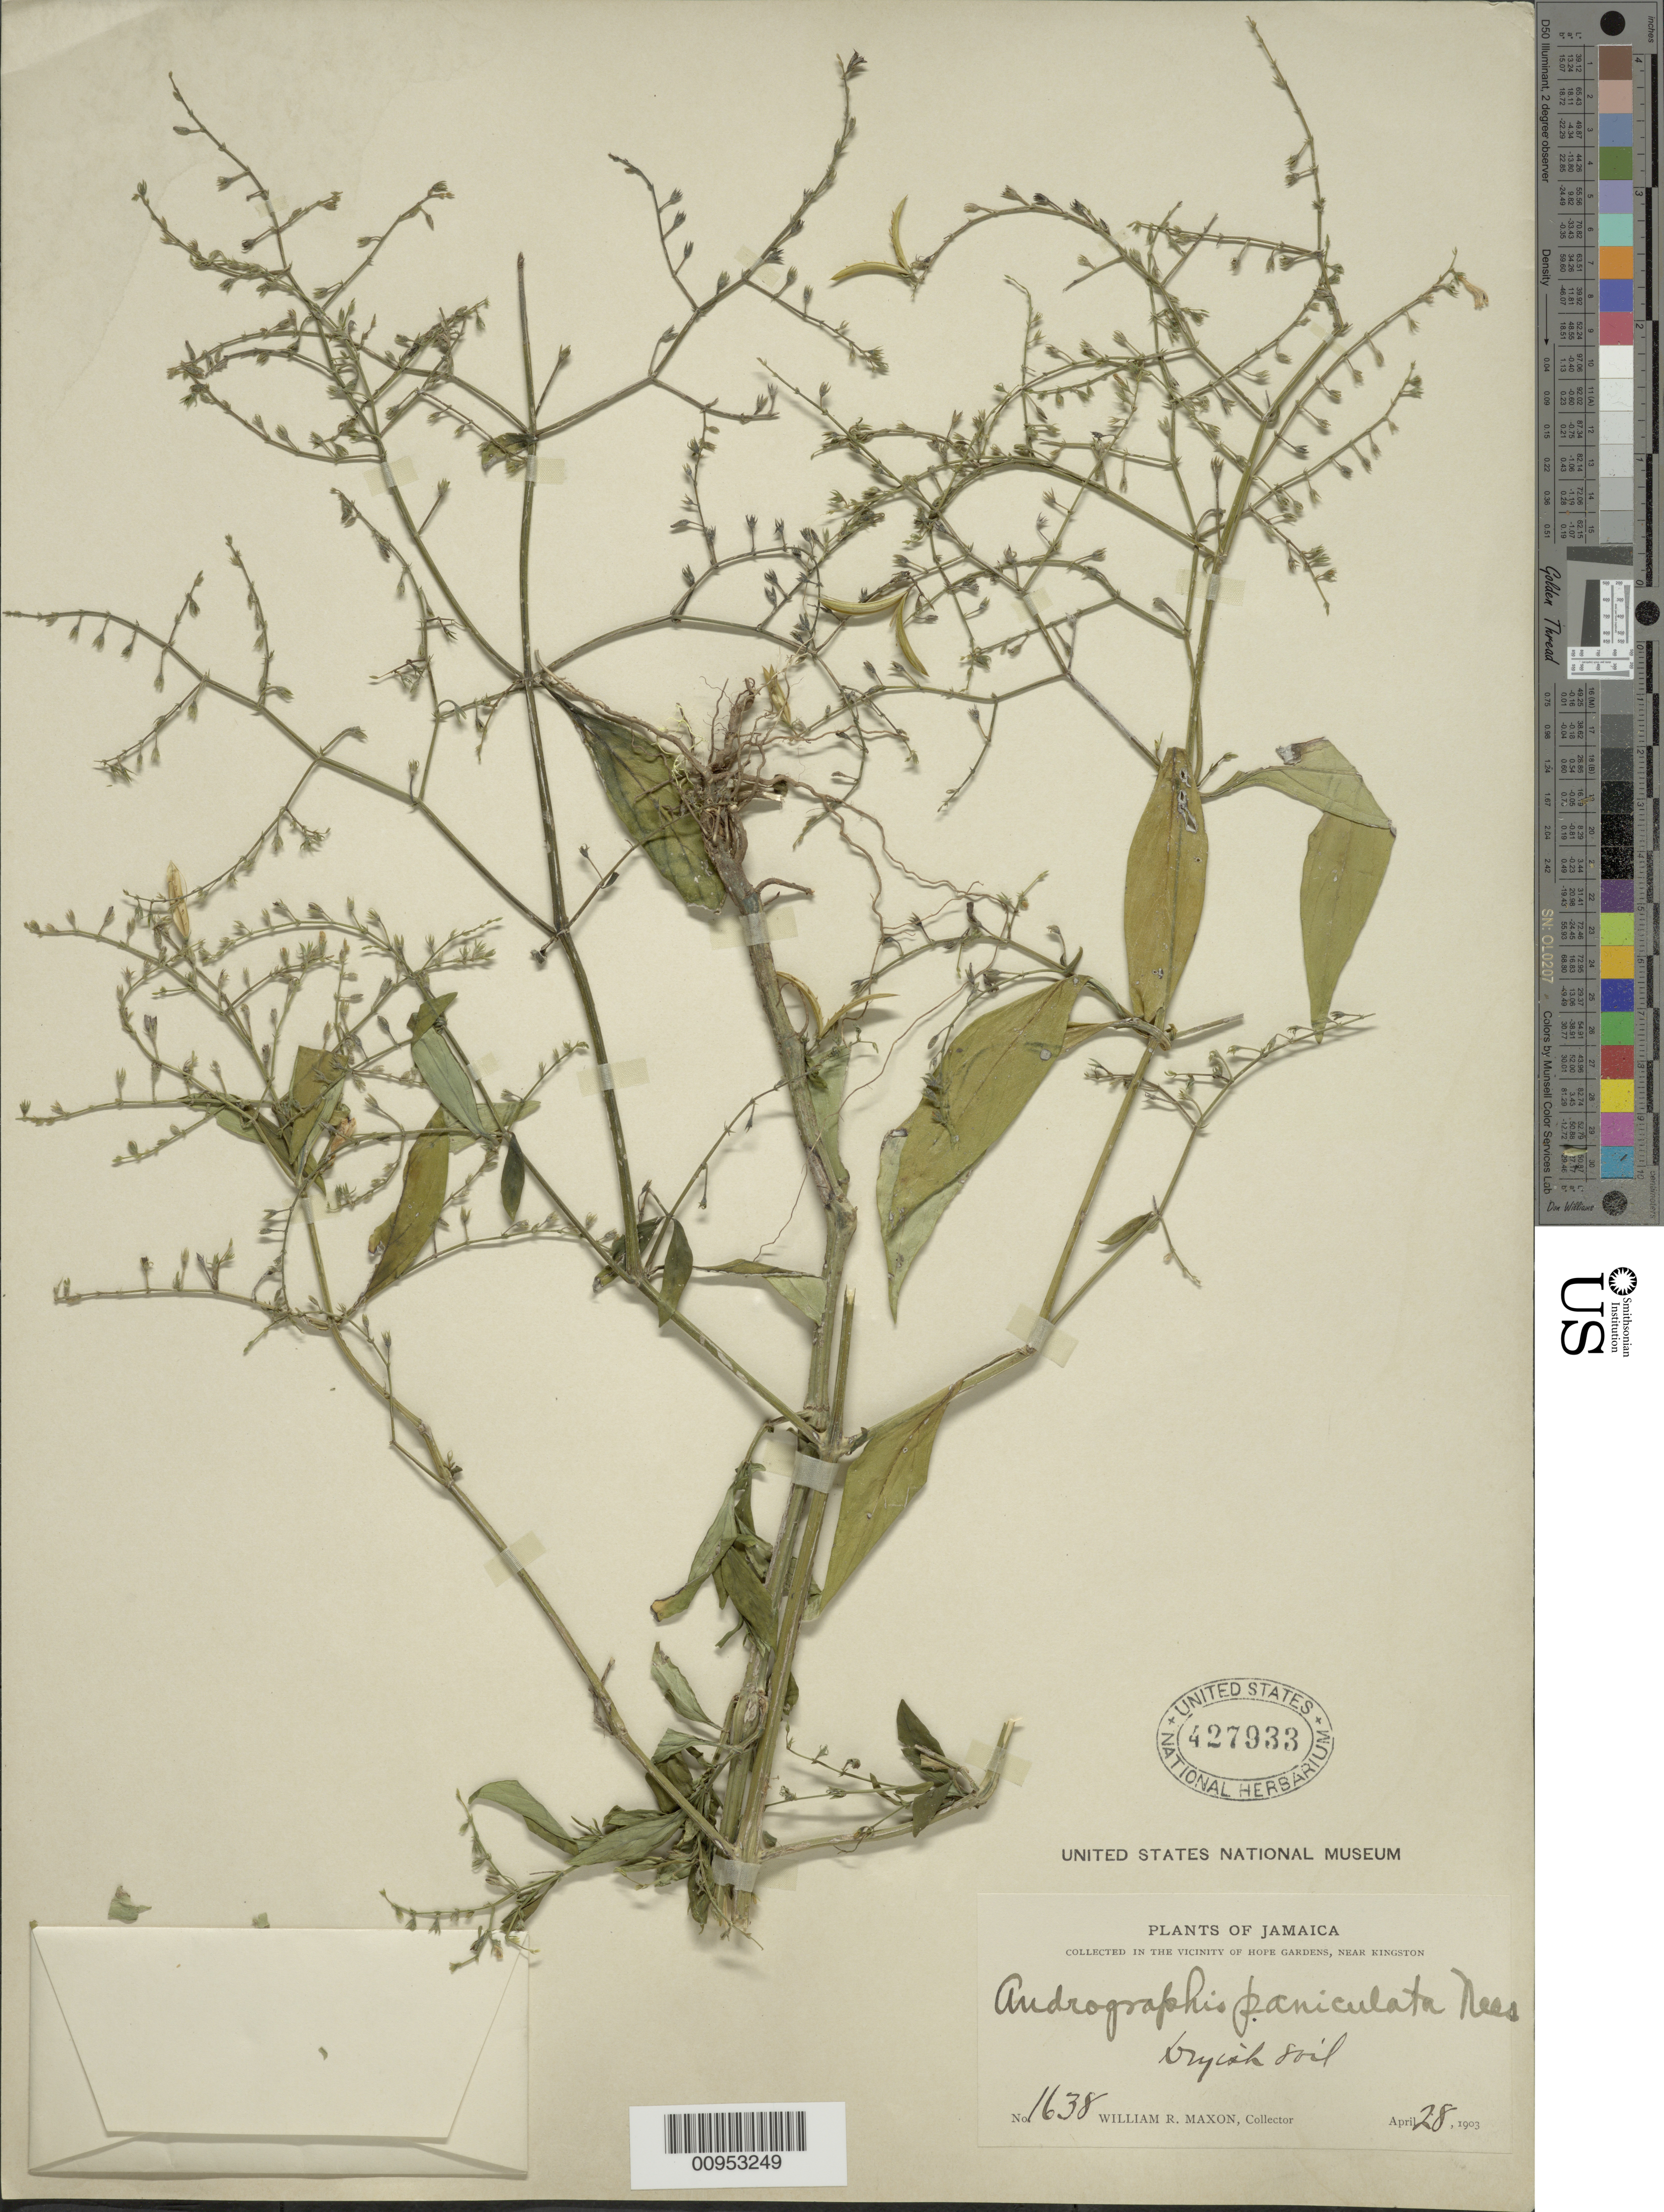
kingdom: Plantae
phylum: Tracheophyta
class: Magnoliopsida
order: Lamiales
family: Acanthaceae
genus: Andrographis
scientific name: Andrographis paniculata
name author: (Burm. f.) Nees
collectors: W. R. Maxon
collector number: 1638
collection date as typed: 28 Apr 1903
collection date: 1903-04-28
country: Jamaica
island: Jamaica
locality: Hope Gardens vicinity, near Kingston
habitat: Dryish soil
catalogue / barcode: US 427933